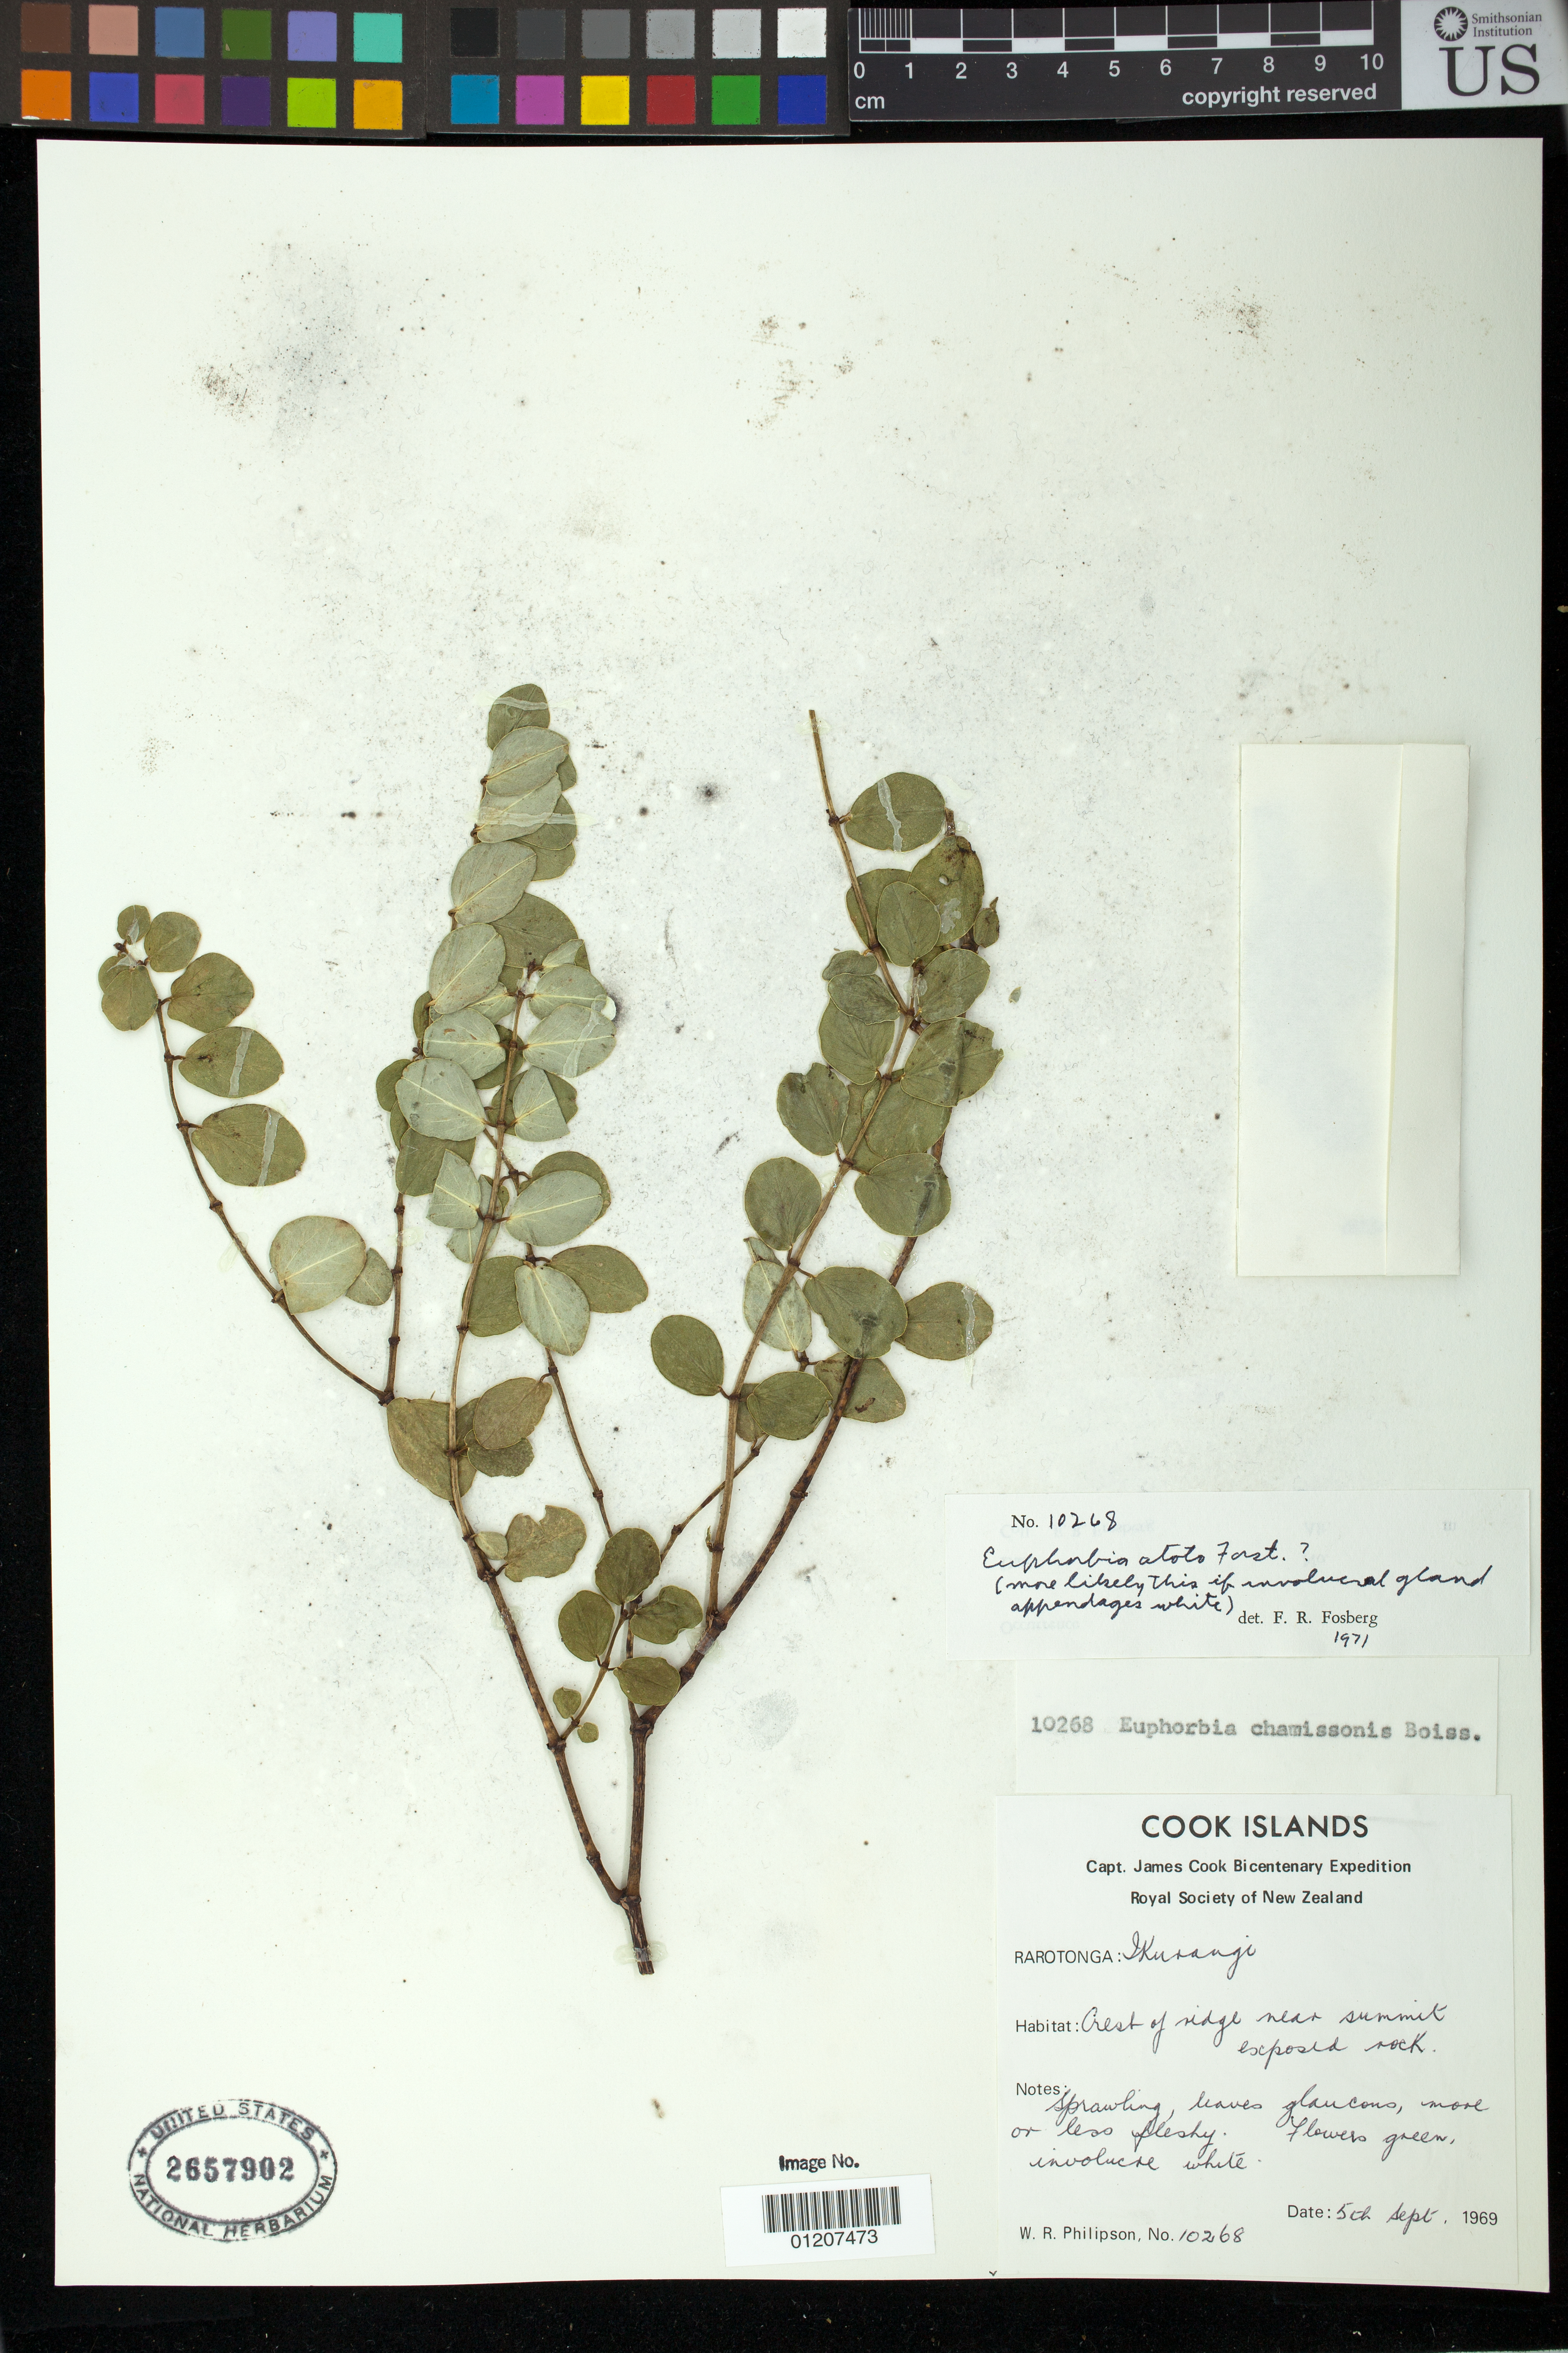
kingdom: Plantae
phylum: Tracheophyta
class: Magnoliopsida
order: Malpighiales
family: Euphorbiaceae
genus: Euphorbia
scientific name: Euphorbia atoto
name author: G. Forst.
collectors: W. R. Philipson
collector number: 10268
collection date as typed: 05 Sep 1969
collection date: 1969-09-05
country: Cook Islands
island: Rarotonga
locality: Ikunangi [Southern Cook Is.]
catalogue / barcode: US 2657902